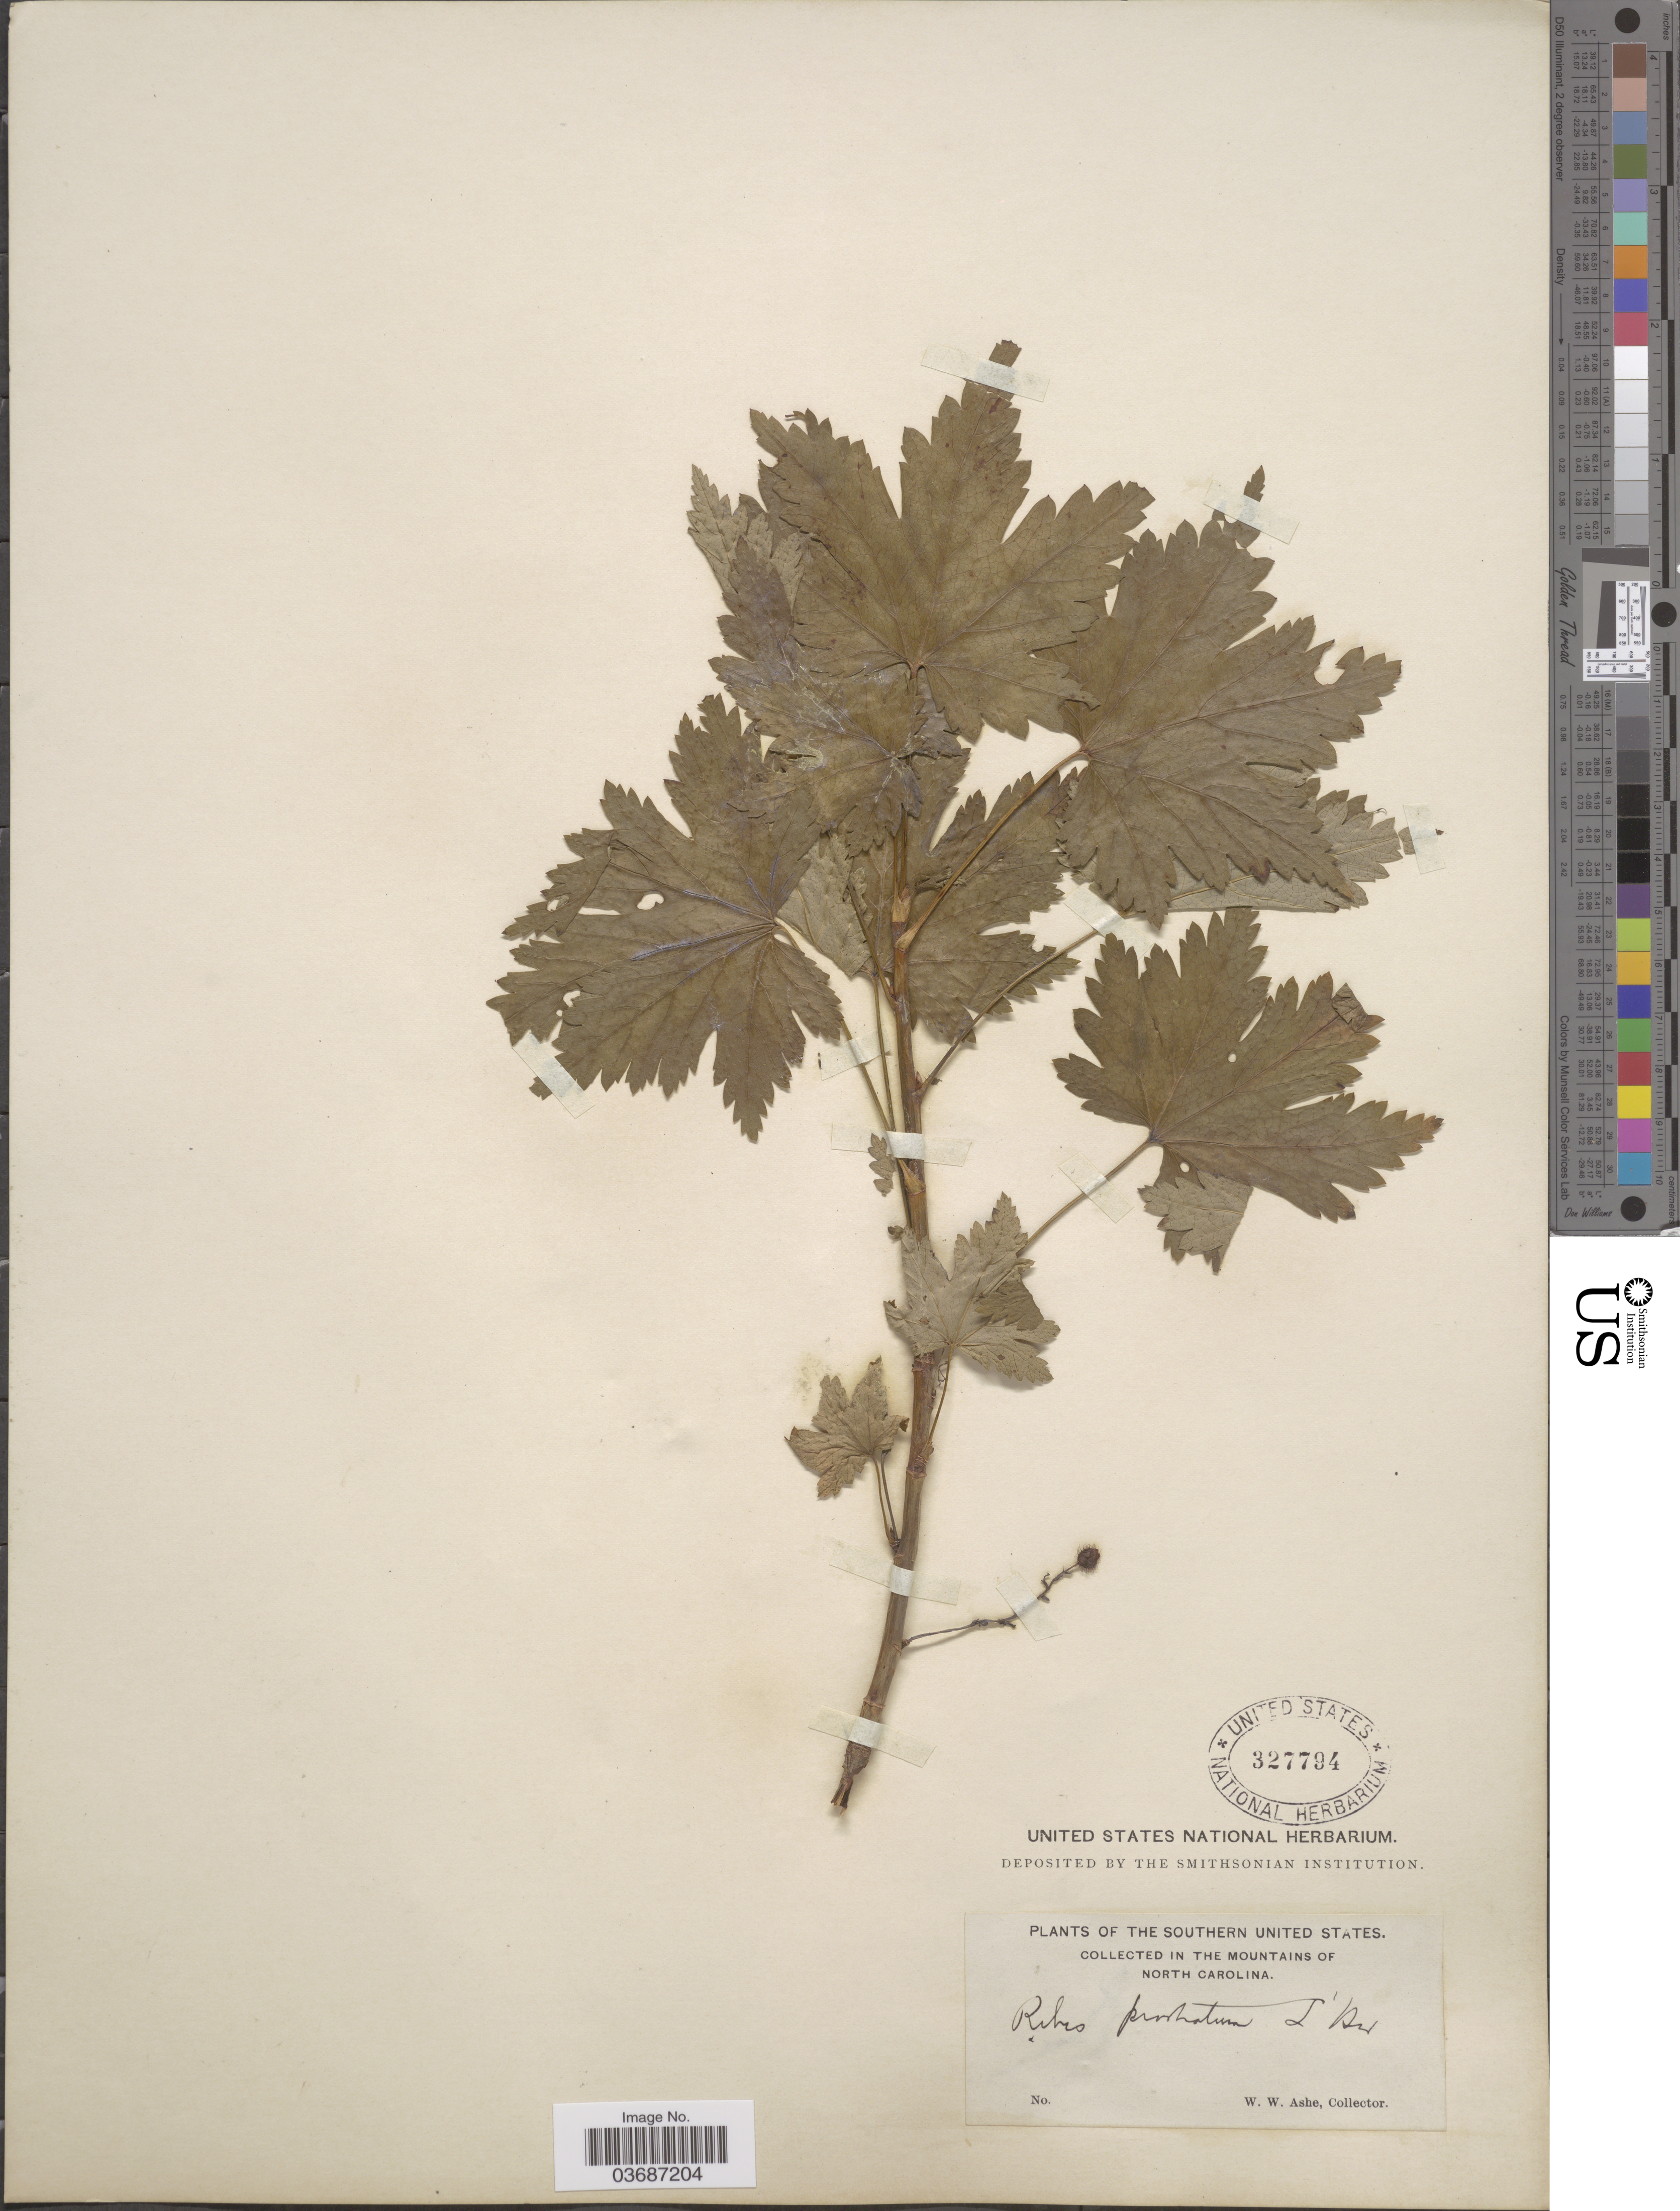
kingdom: Plantae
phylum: Tracheophyta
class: Magnoliopsida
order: Saxifragales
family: Grossulariaceae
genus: Ribes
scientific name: Ribes glandulosum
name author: Ruiz & Pav.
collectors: W. W. Ashe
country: United States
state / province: North Carolina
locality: The Southern United States. In the mountains of North Carolina.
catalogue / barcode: US 327794